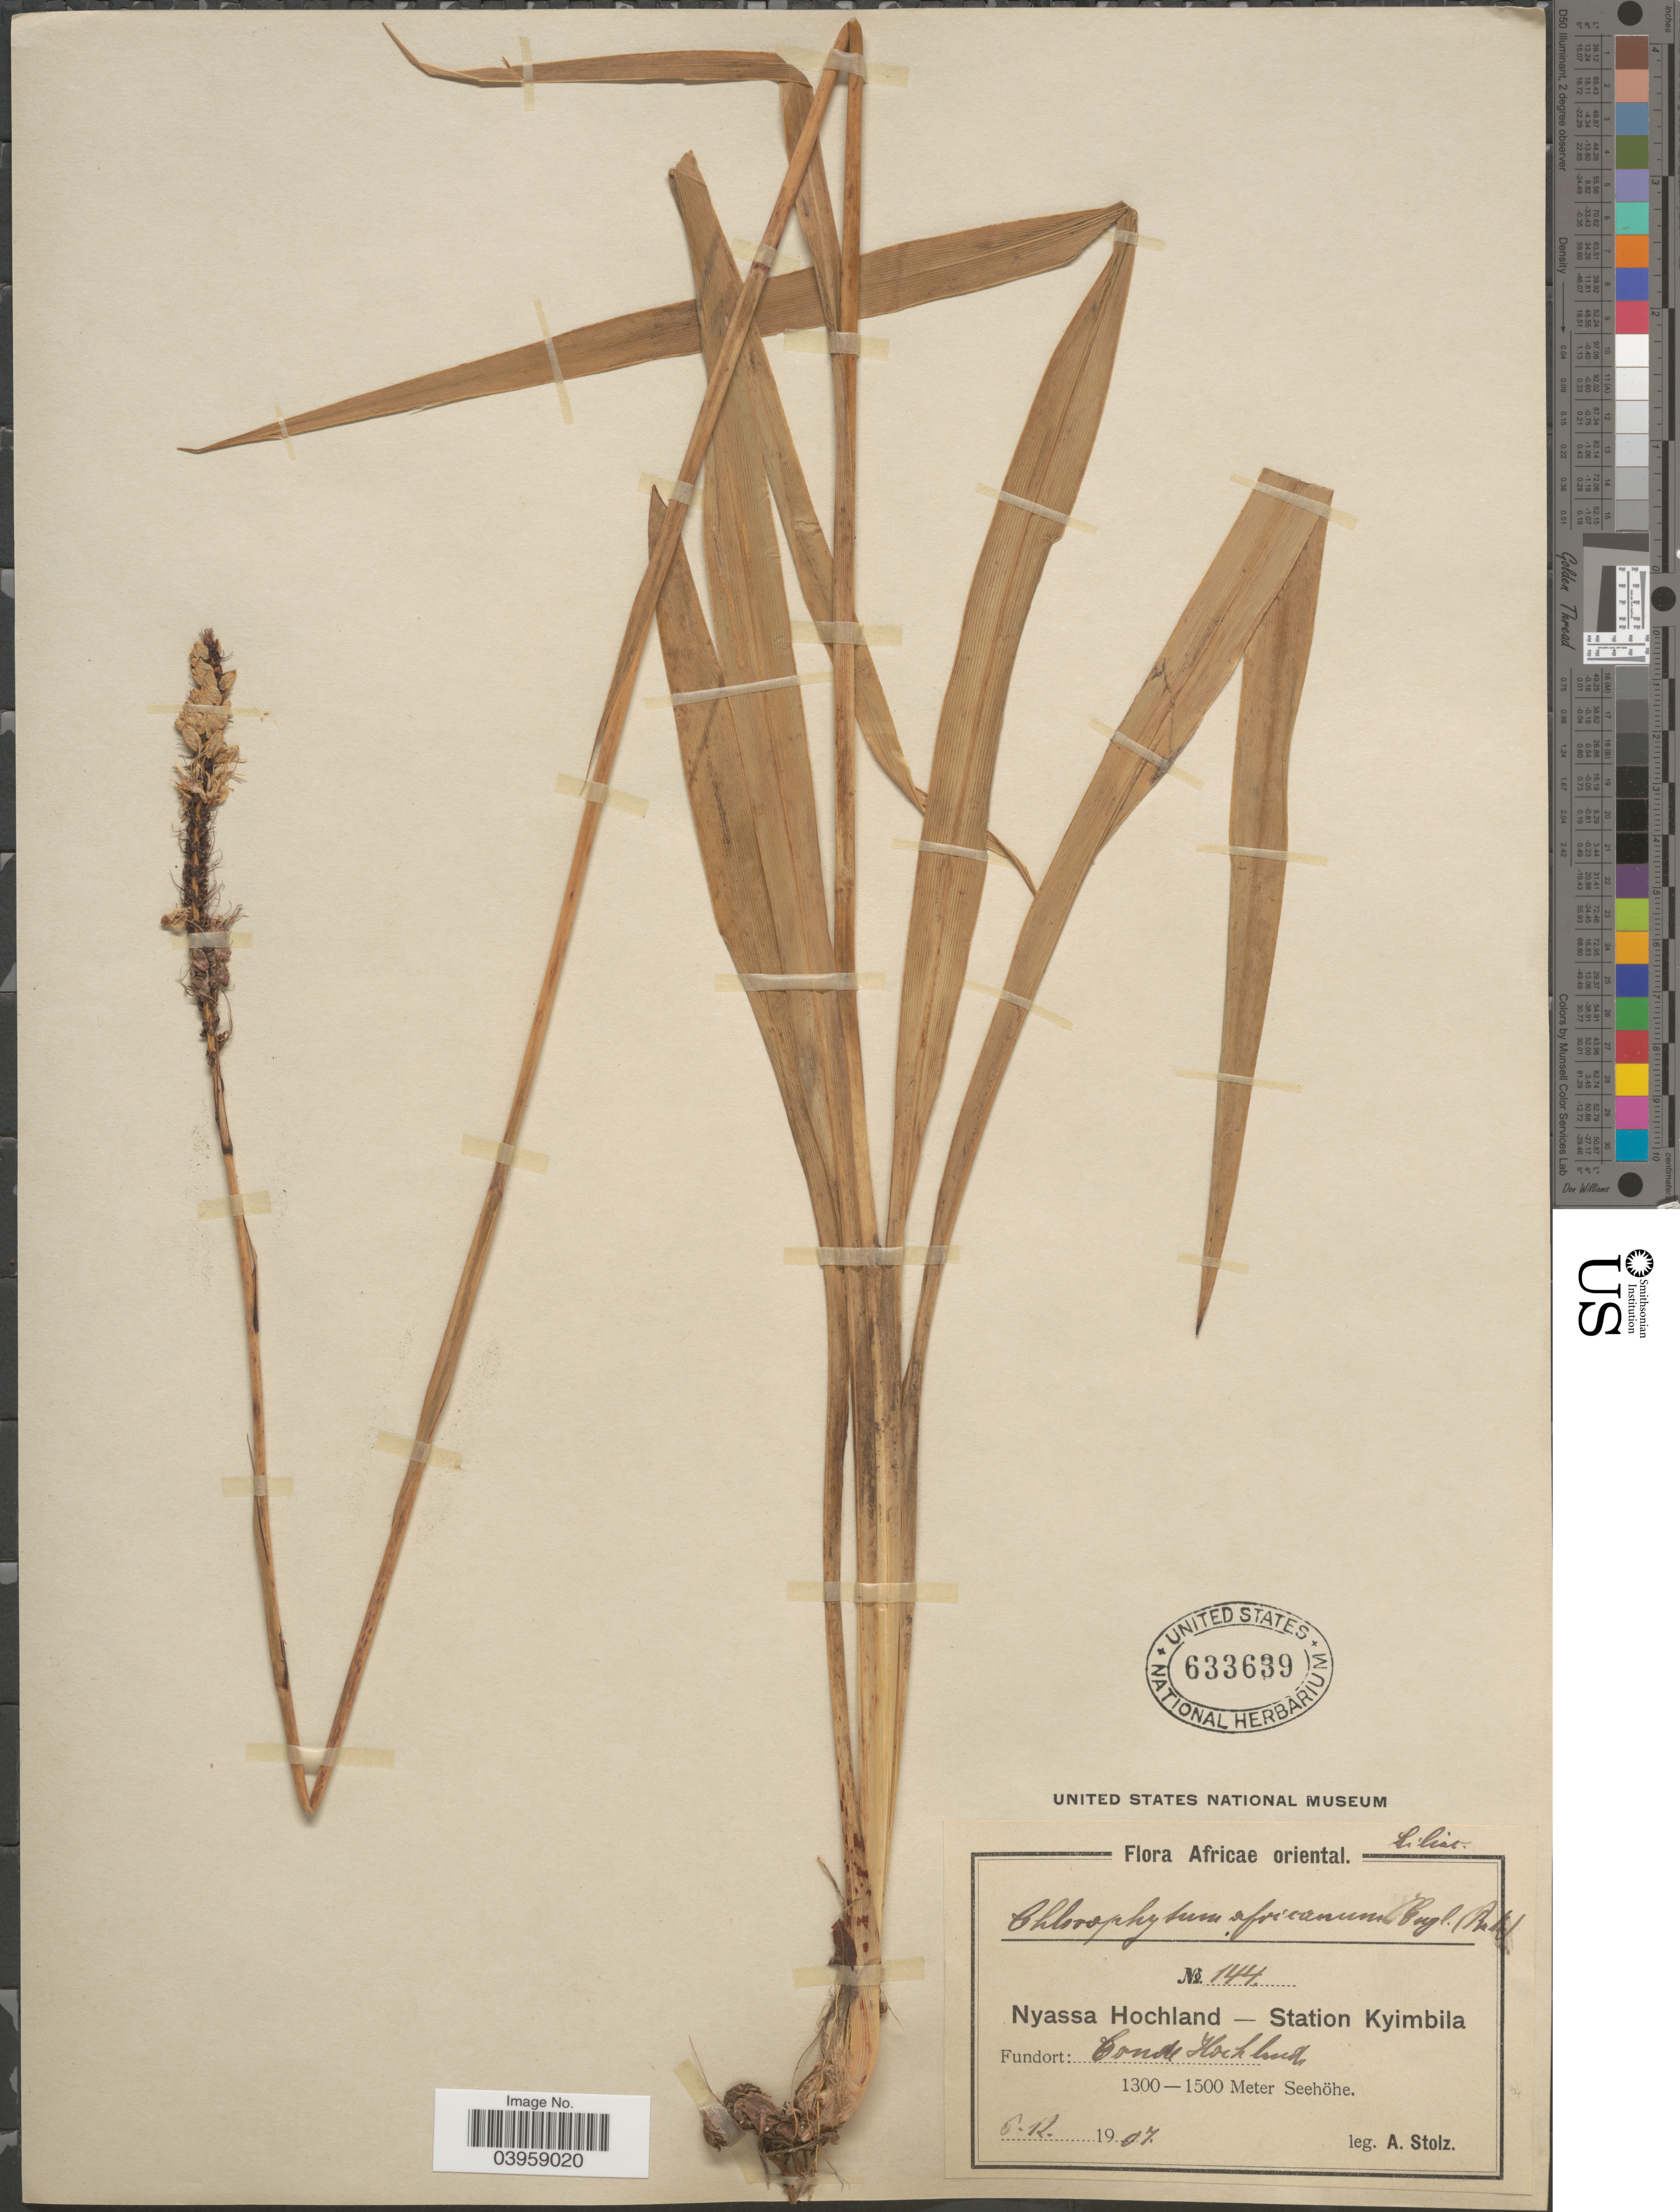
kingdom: Plantae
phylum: Tracheophyta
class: Liliopsida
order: Asparagales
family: Asparagaceae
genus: Chlorophytum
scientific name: Chlorophytum africanum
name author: (Baker) Baker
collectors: A. Stolz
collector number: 144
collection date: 1907-12-05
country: Tanzania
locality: Africae oriental. Nyassa Hochland - Station Kyimbila. Fundort: Honde [interpreted] Hochland.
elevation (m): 1300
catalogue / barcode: US 633639